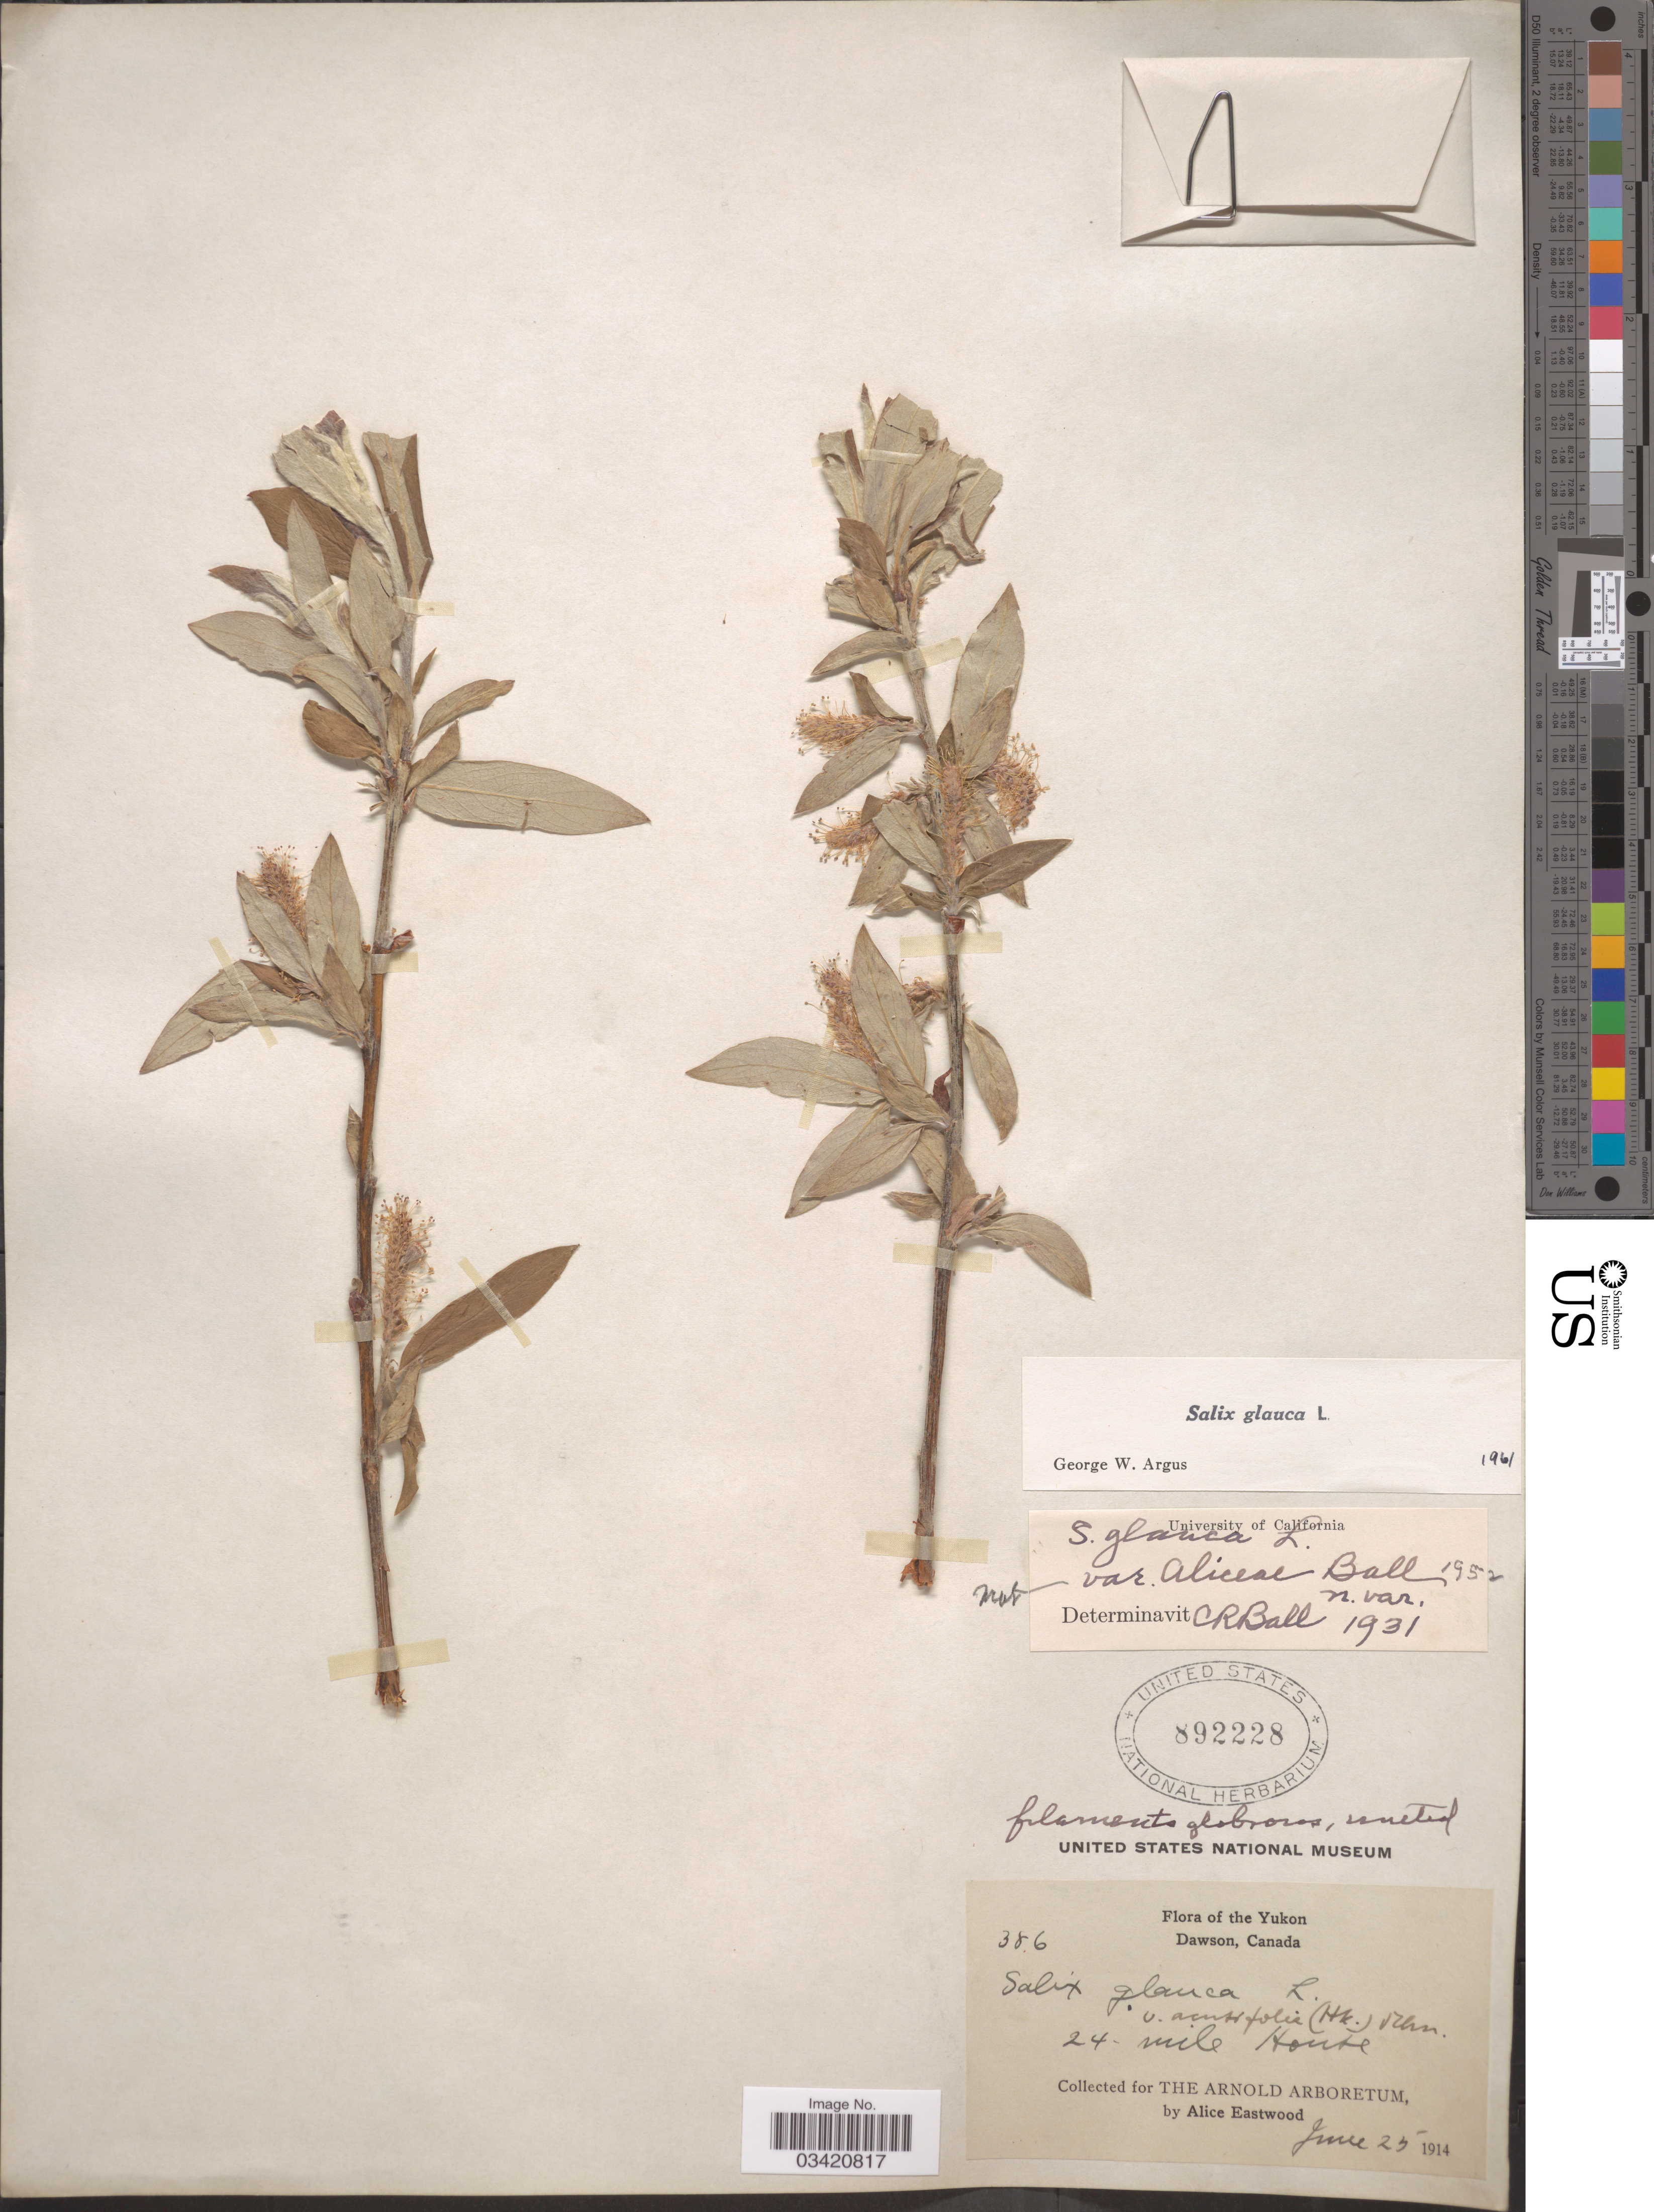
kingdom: Plantae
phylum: Tracheophyta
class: Magnoliopsida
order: Malpighiales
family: Salicaceae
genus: Salix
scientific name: Salix glauca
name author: L.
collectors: A. Eastwood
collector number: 386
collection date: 1914-06-25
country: Canada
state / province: Yukon Territory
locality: Yukon. Dawson. 24-mile House.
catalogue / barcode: US 892228